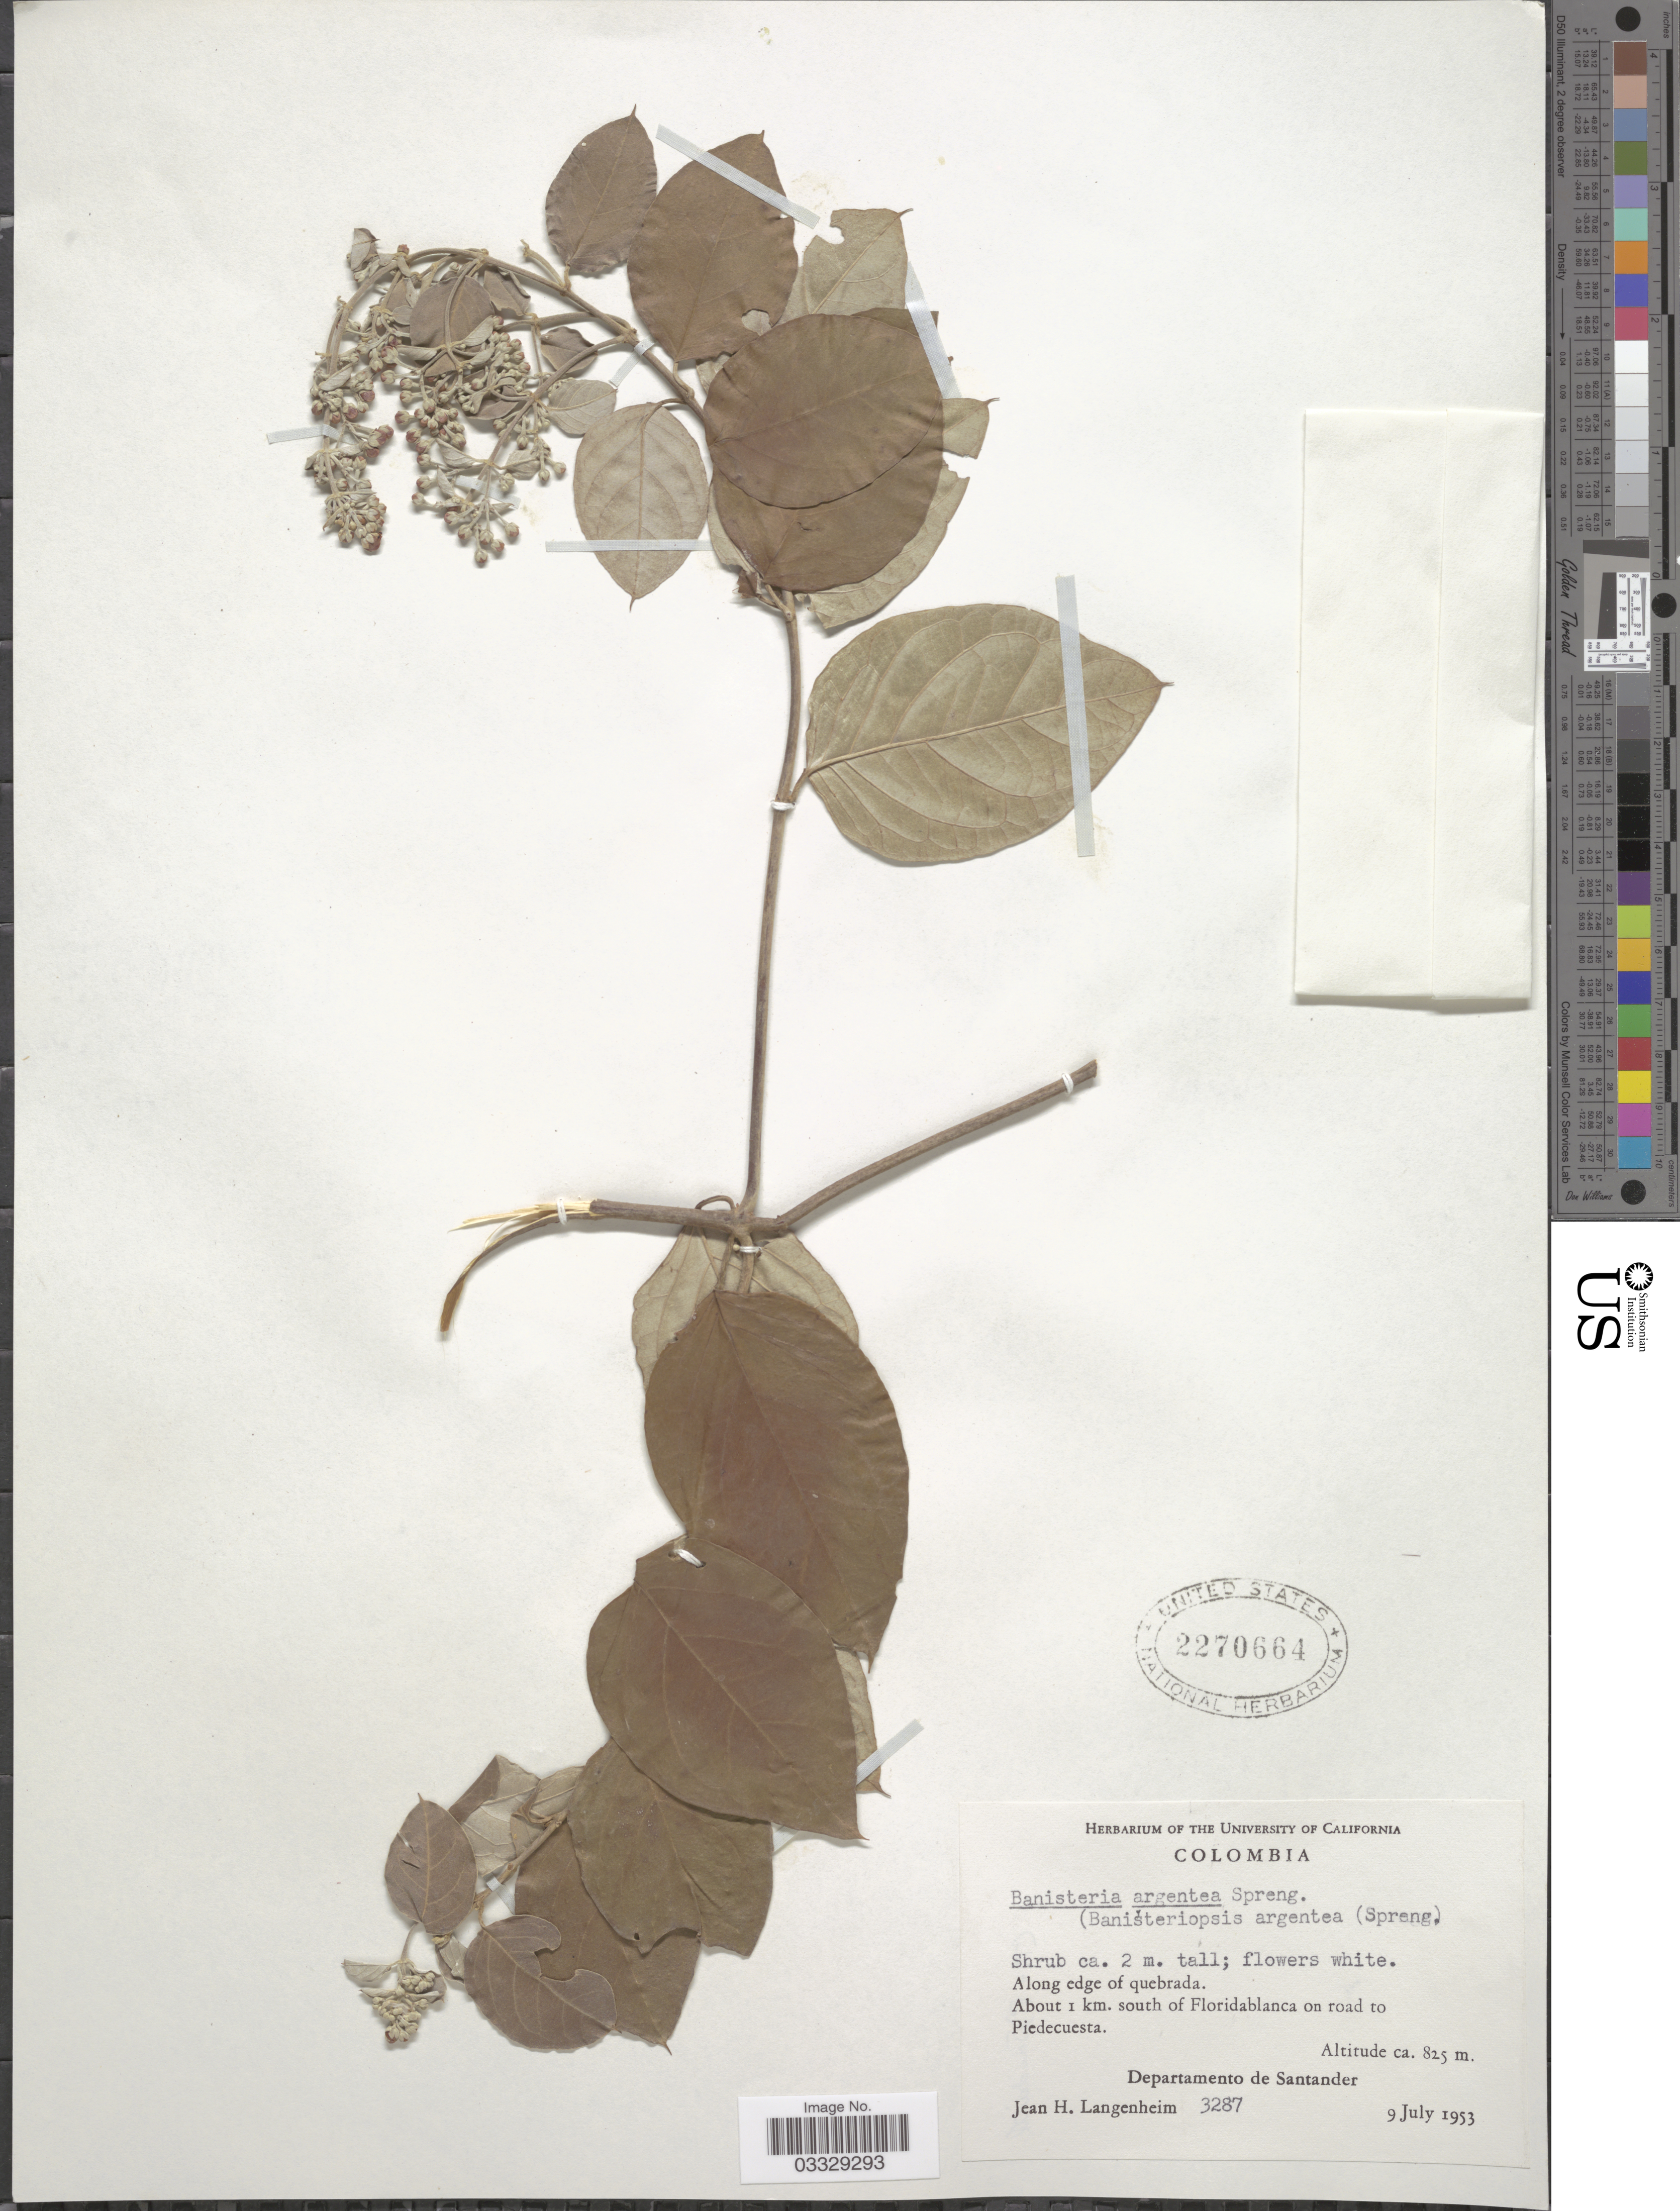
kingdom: Plantae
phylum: Tracheophyta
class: Magnoliopsida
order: Malpighiales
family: Malpighiaceae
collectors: J. H. Langenheim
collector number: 3287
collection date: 1953-07-09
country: Colombia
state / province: Santander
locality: About 1 km. south of Floridablanca on road to Piedecuesta. Departamento de Santander.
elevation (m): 825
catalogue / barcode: US 2270664